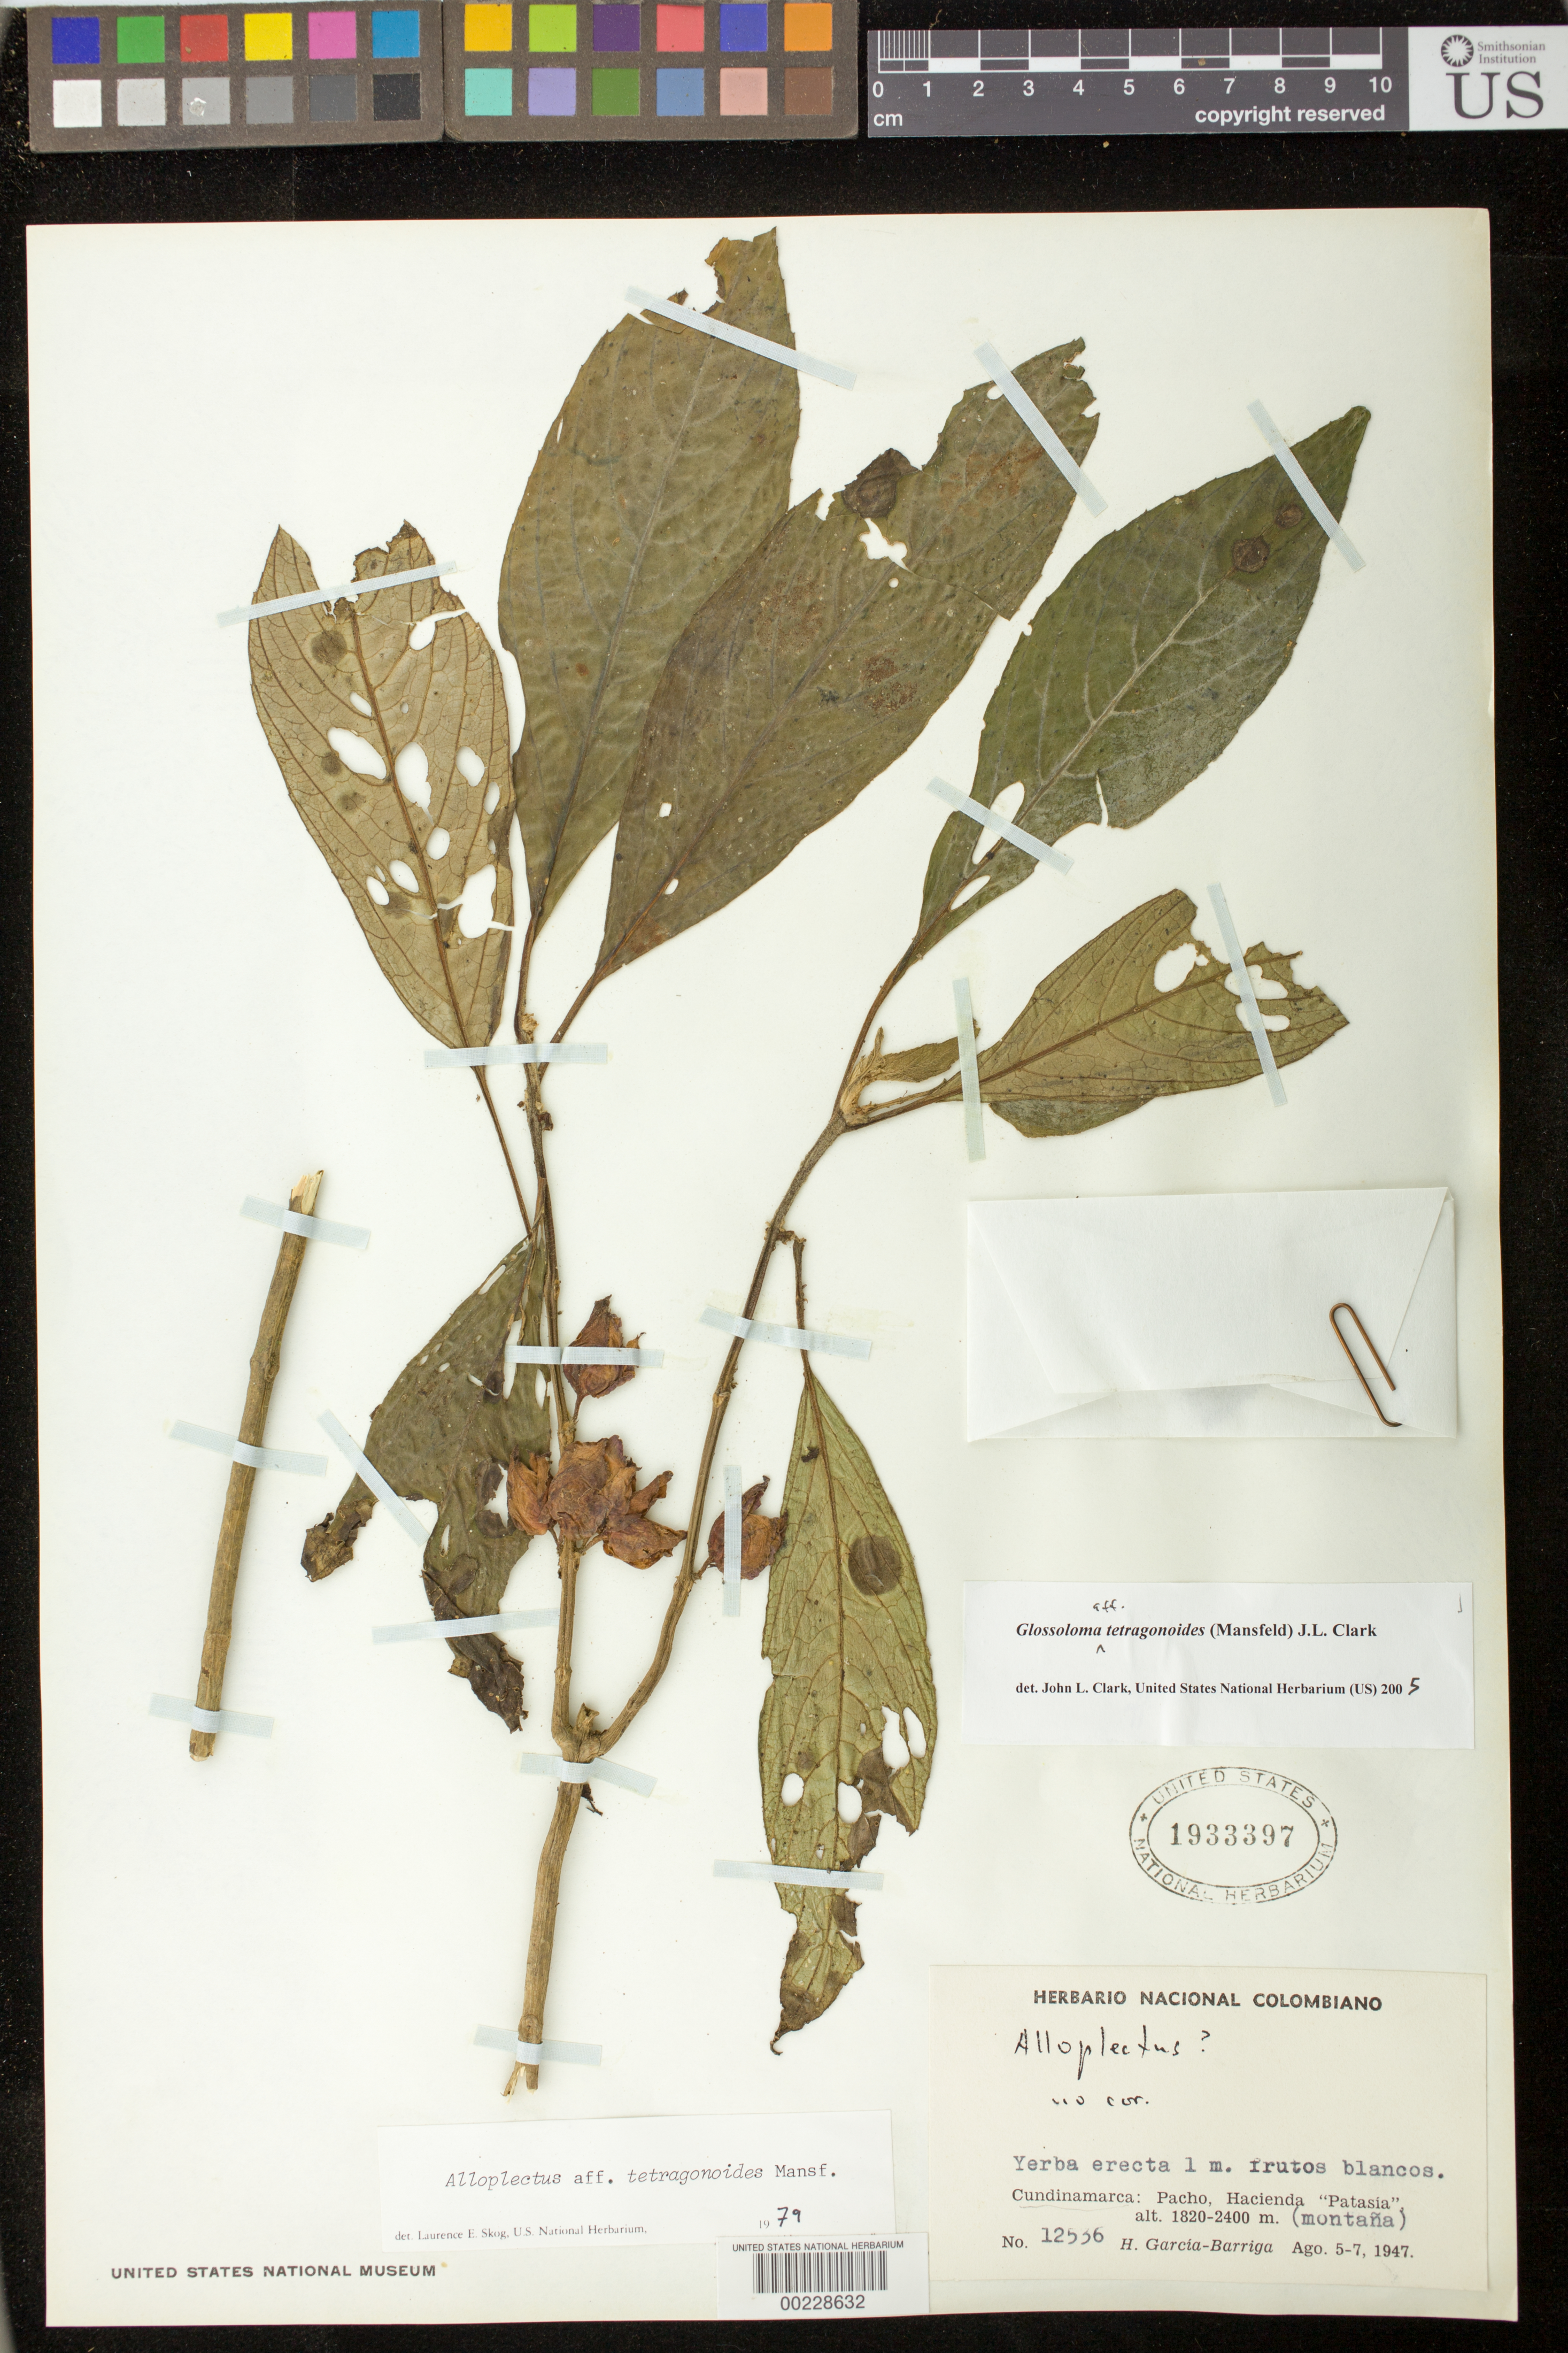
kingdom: Plantae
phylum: Tracheophyta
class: Magnoliopsida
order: Lamiales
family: Gesneriaceae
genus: Glossoloma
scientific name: Glossoloma tetragonoides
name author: (Mansf.) J.L. Clark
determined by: Clark, J. L., (SEL), The Marie Selby Botanical Garden (UNITED STATES)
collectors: H. García Barriga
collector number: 12536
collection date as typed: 5-7 Aug 1947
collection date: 1947-08-05/1947-08-07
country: Colombia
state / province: Cundinamarca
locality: Pacho, Hacienda "Patasia" (montaña)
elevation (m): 1820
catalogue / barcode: US 1933397